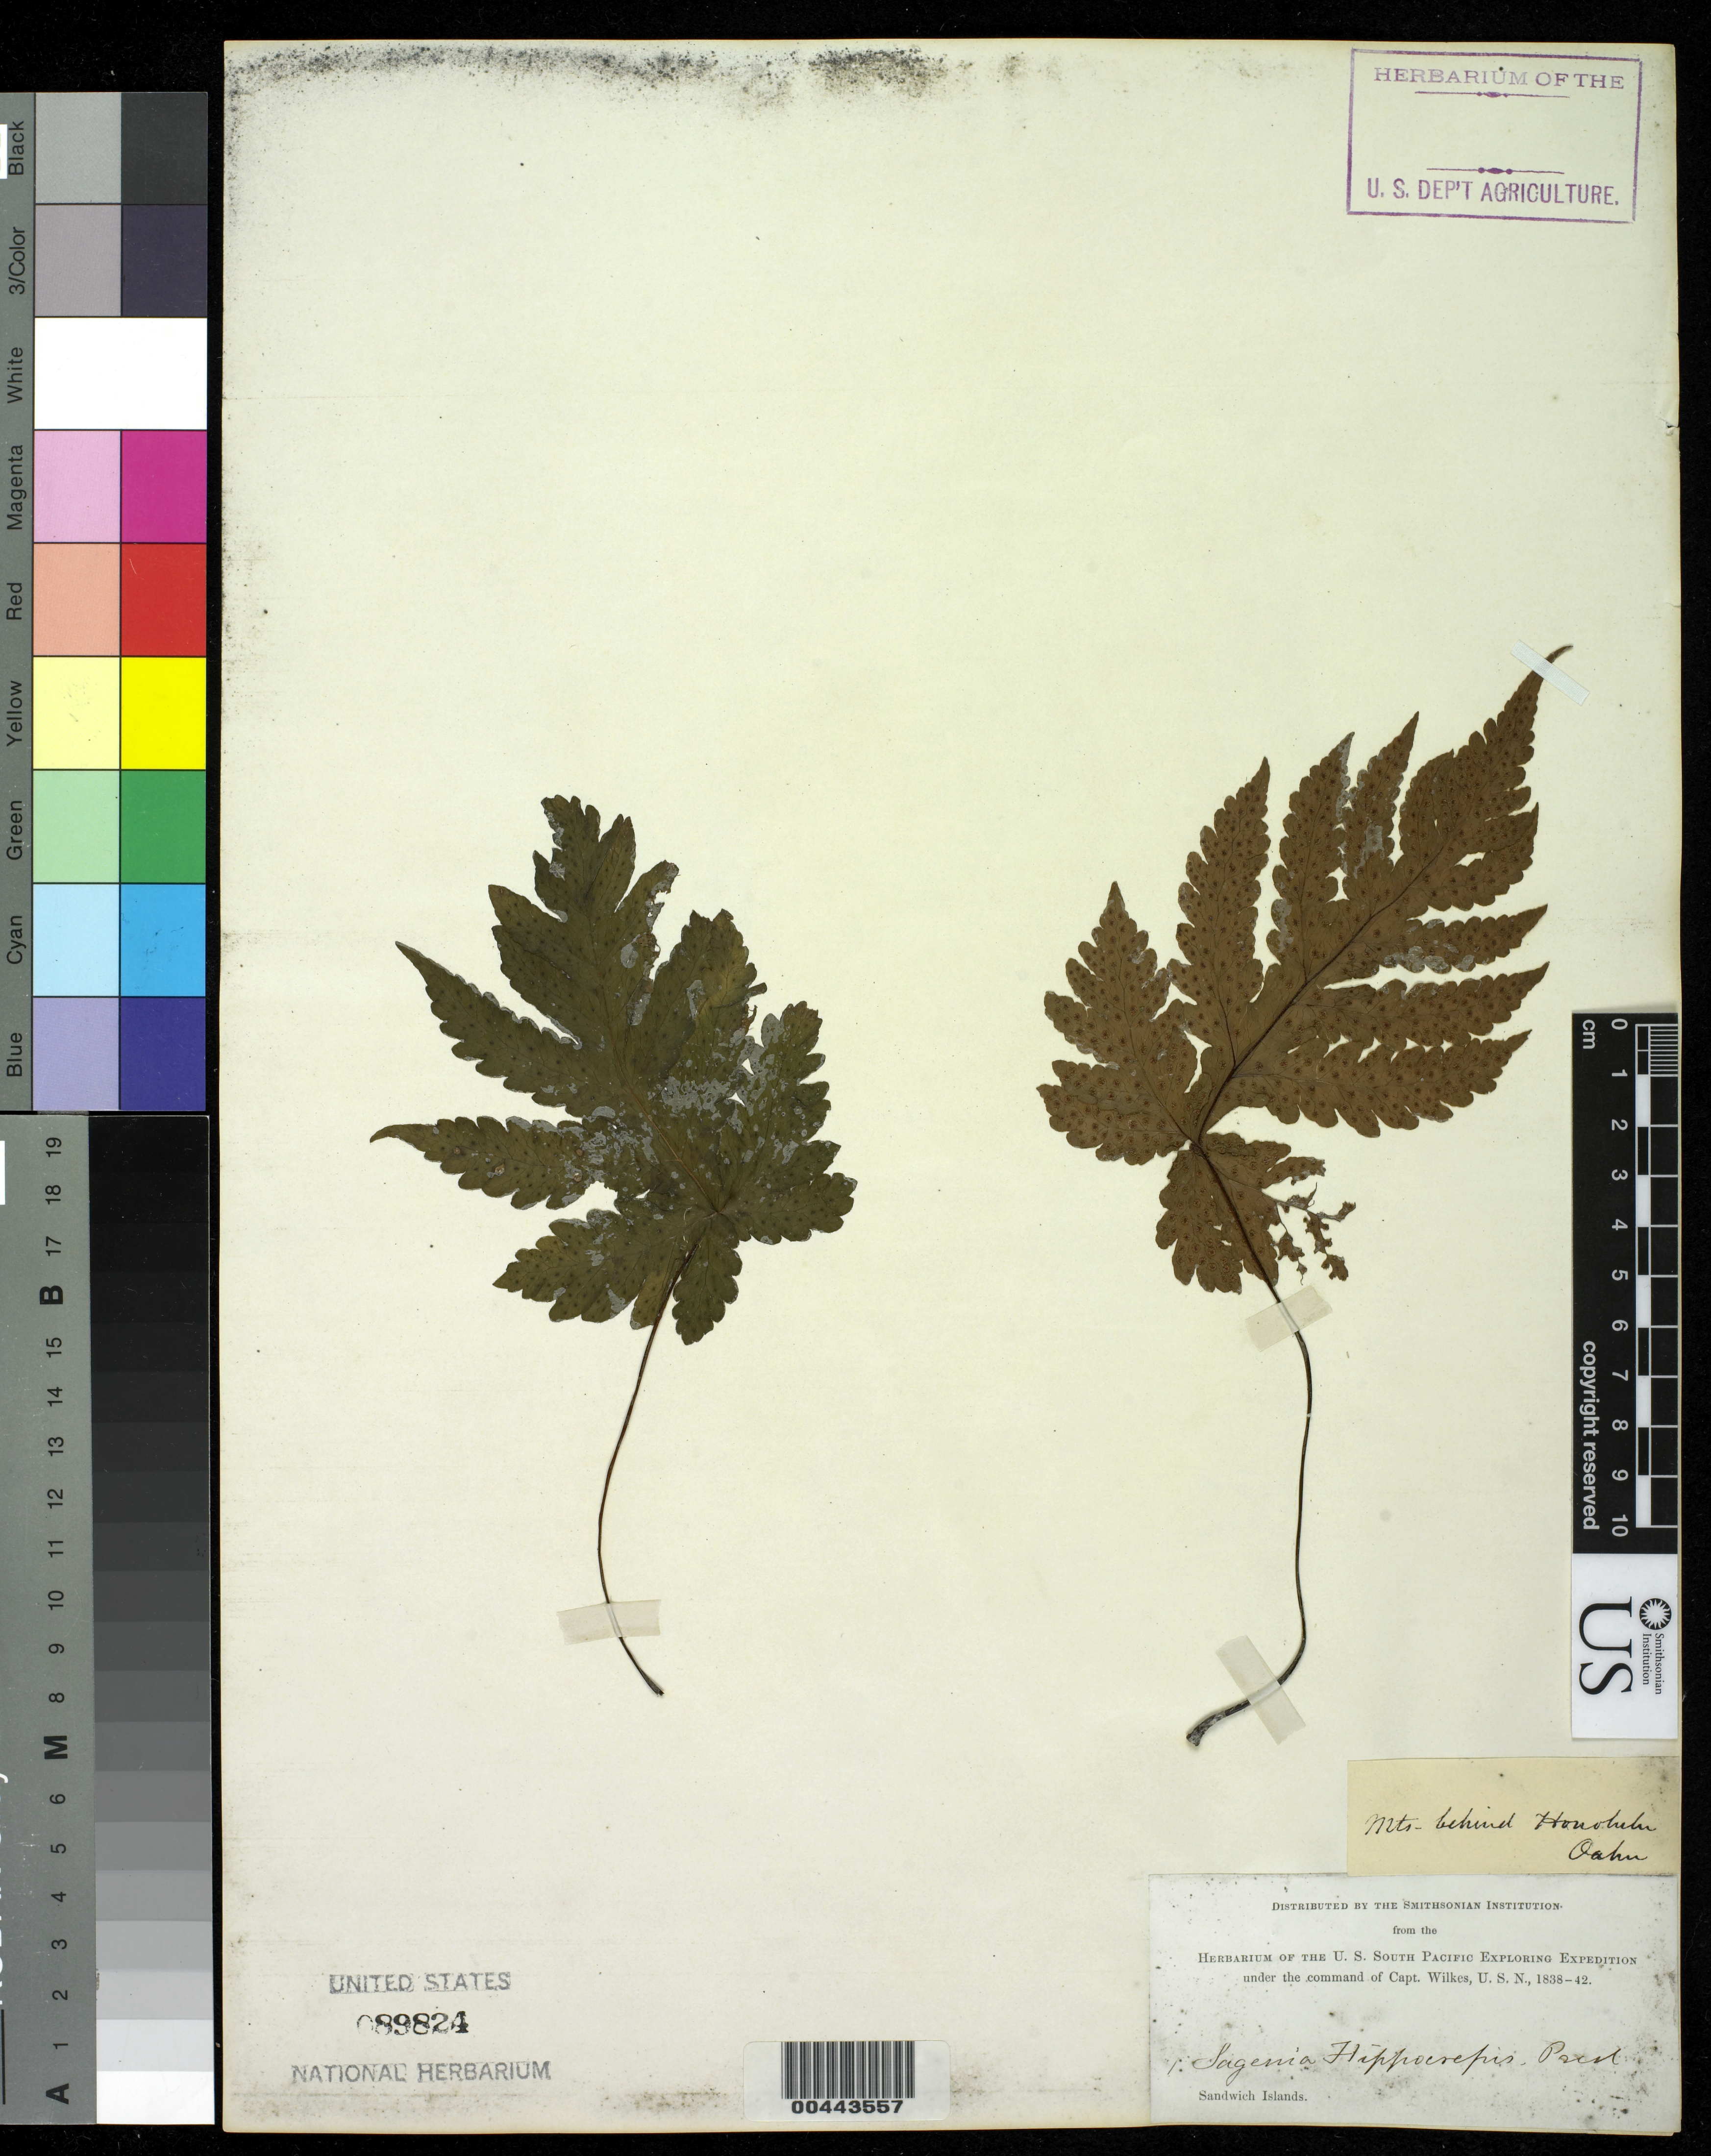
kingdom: Plantae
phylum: Tracheophyta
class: Polypodiopsida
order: Polypodiales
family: Tectariaceae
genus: Tectaria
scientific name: Tectaria gaudichaudii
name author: (Mett.) Maxon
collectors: Wilkes Explor. Exped.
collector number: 1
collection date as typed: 1838 to -- --- 1842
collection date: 1838/1842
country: United States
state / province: Hawaii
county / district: Honolulu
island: Oahu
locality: Sandwich Islands, Mts behind Honolulu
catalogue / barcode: US 89824